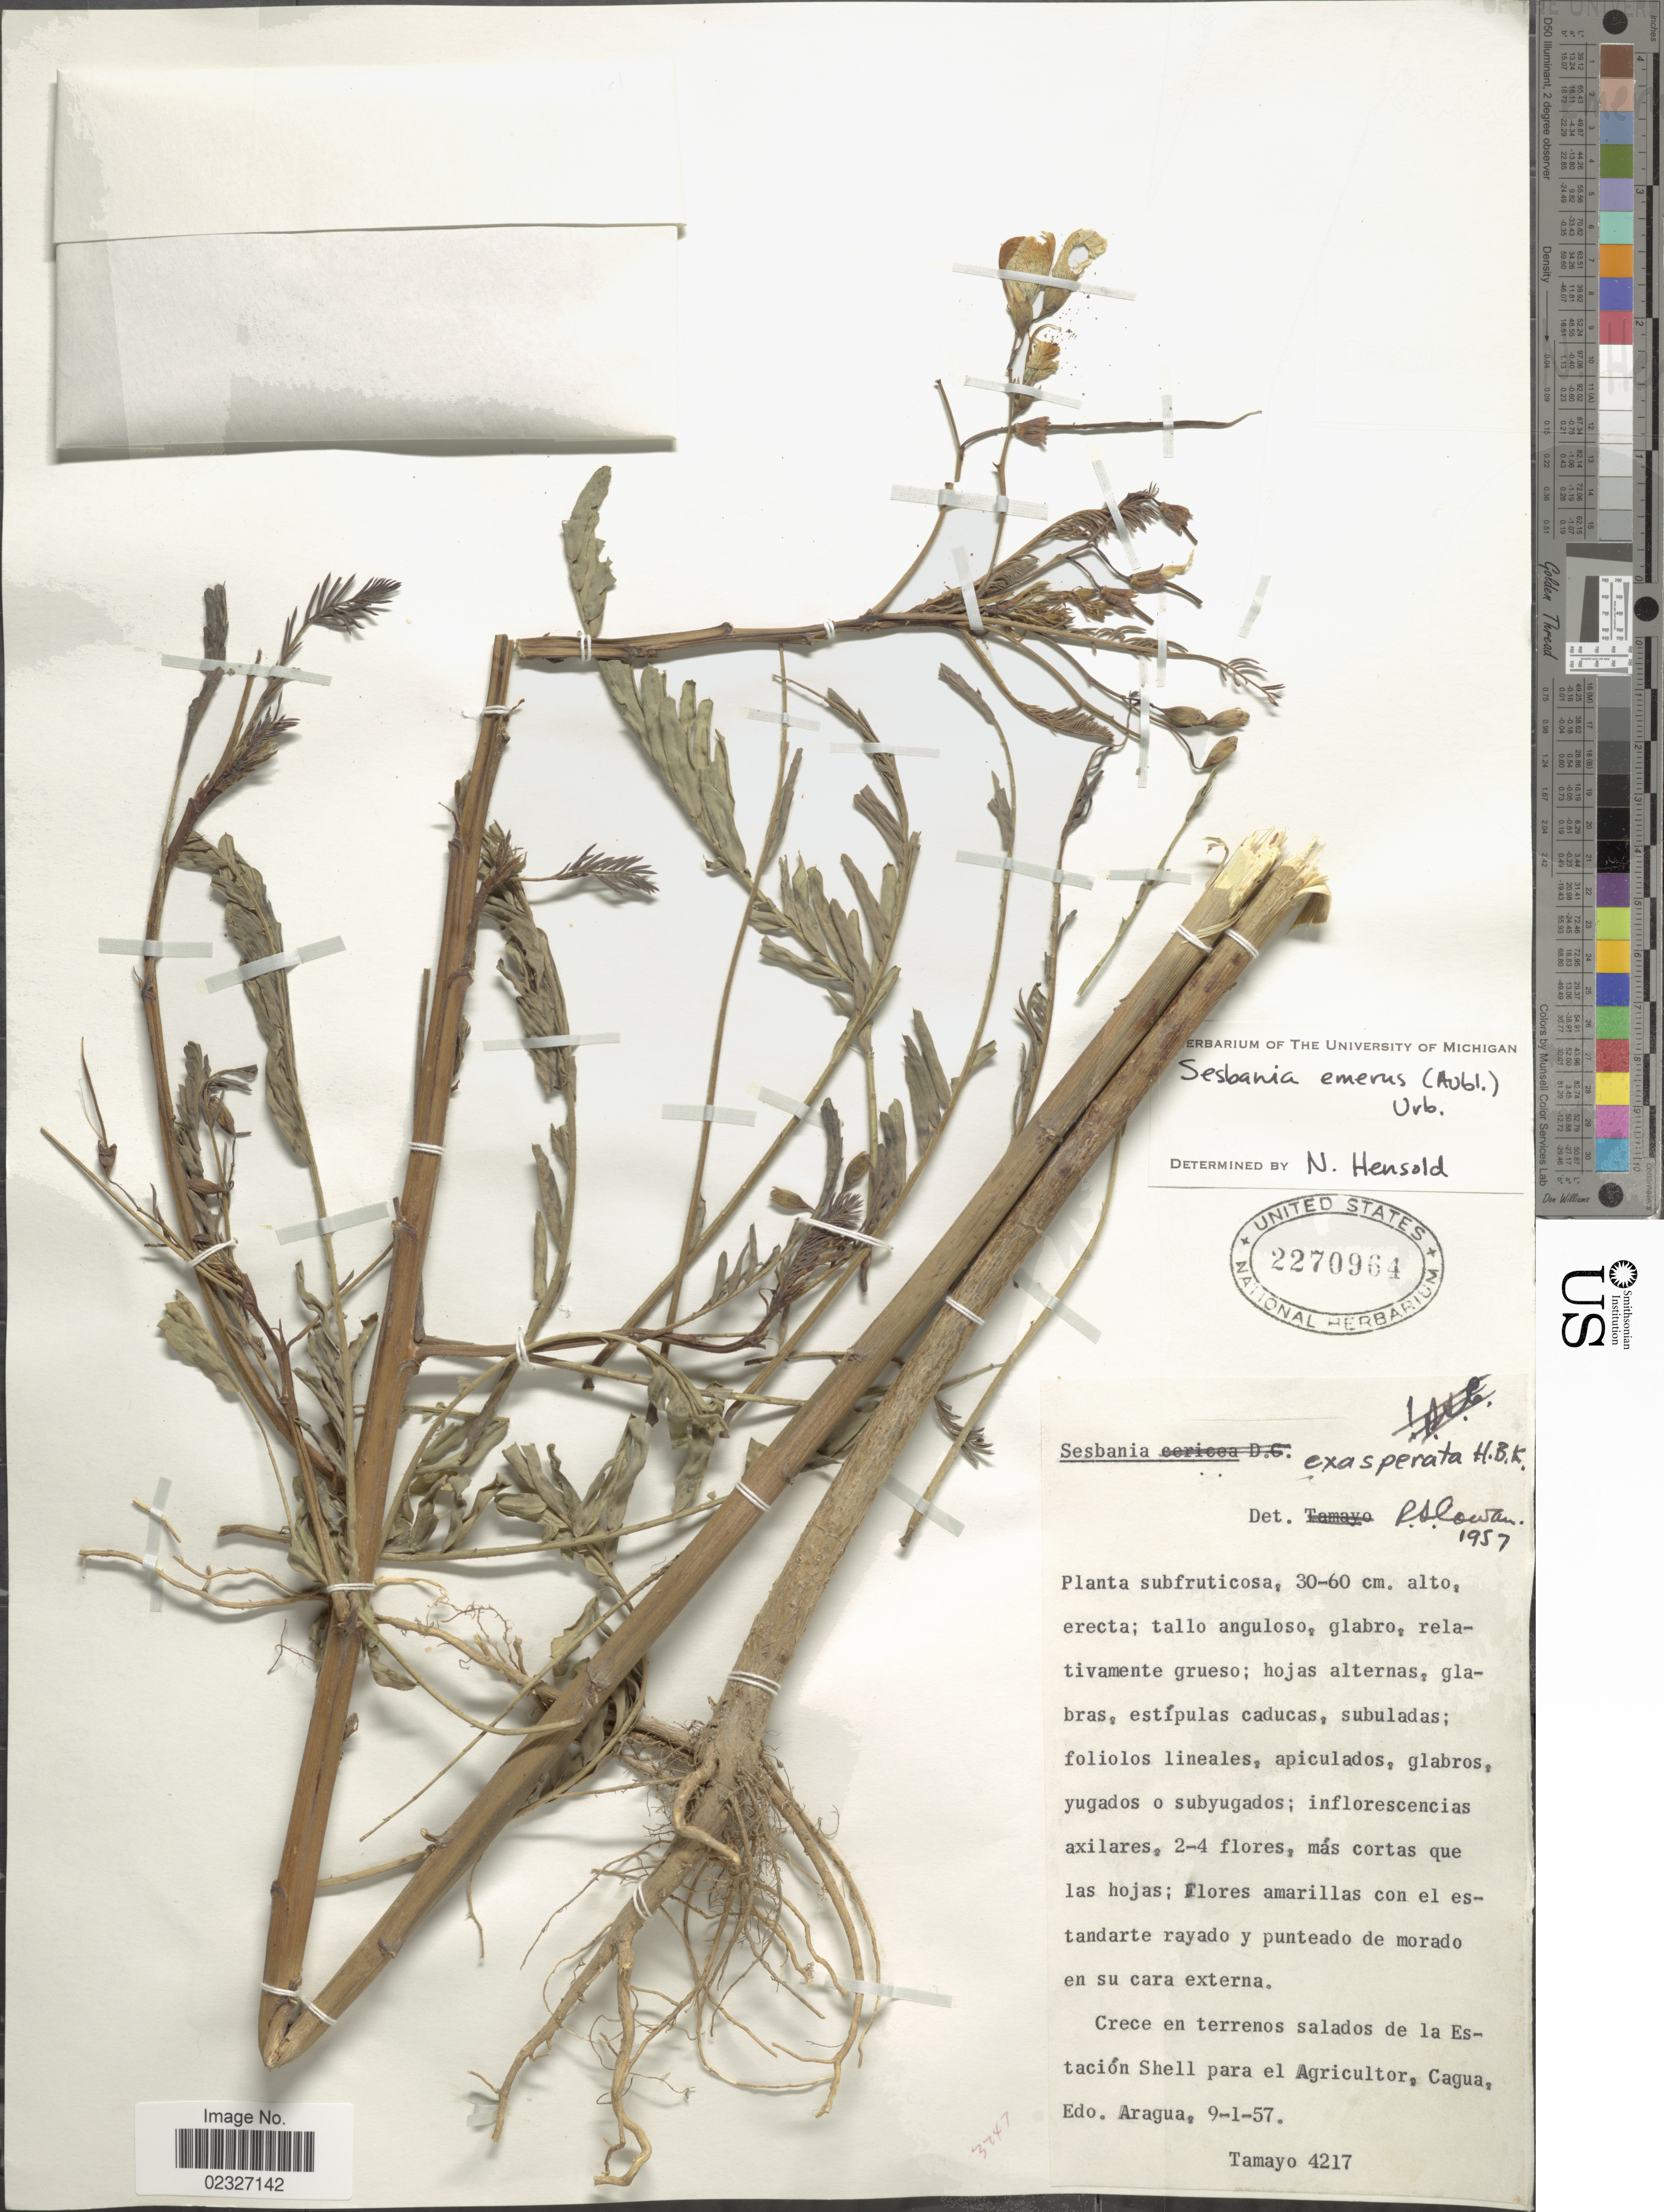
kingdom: Plantae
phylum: Tracheophyta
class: Magnoliopsida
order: Fabales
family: Fabaceae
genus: Sesbania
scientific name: Sesbania emerus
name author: (Aubl.) Urb.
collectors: -. Tamayo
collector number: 4217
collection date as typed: Transcribed d/m/y: 9/1/57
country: Venezuela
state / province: Aragua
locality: Crece en terrenos salados de la Estación Shell para el Agricultor, Cagua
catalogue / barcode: US 2270964